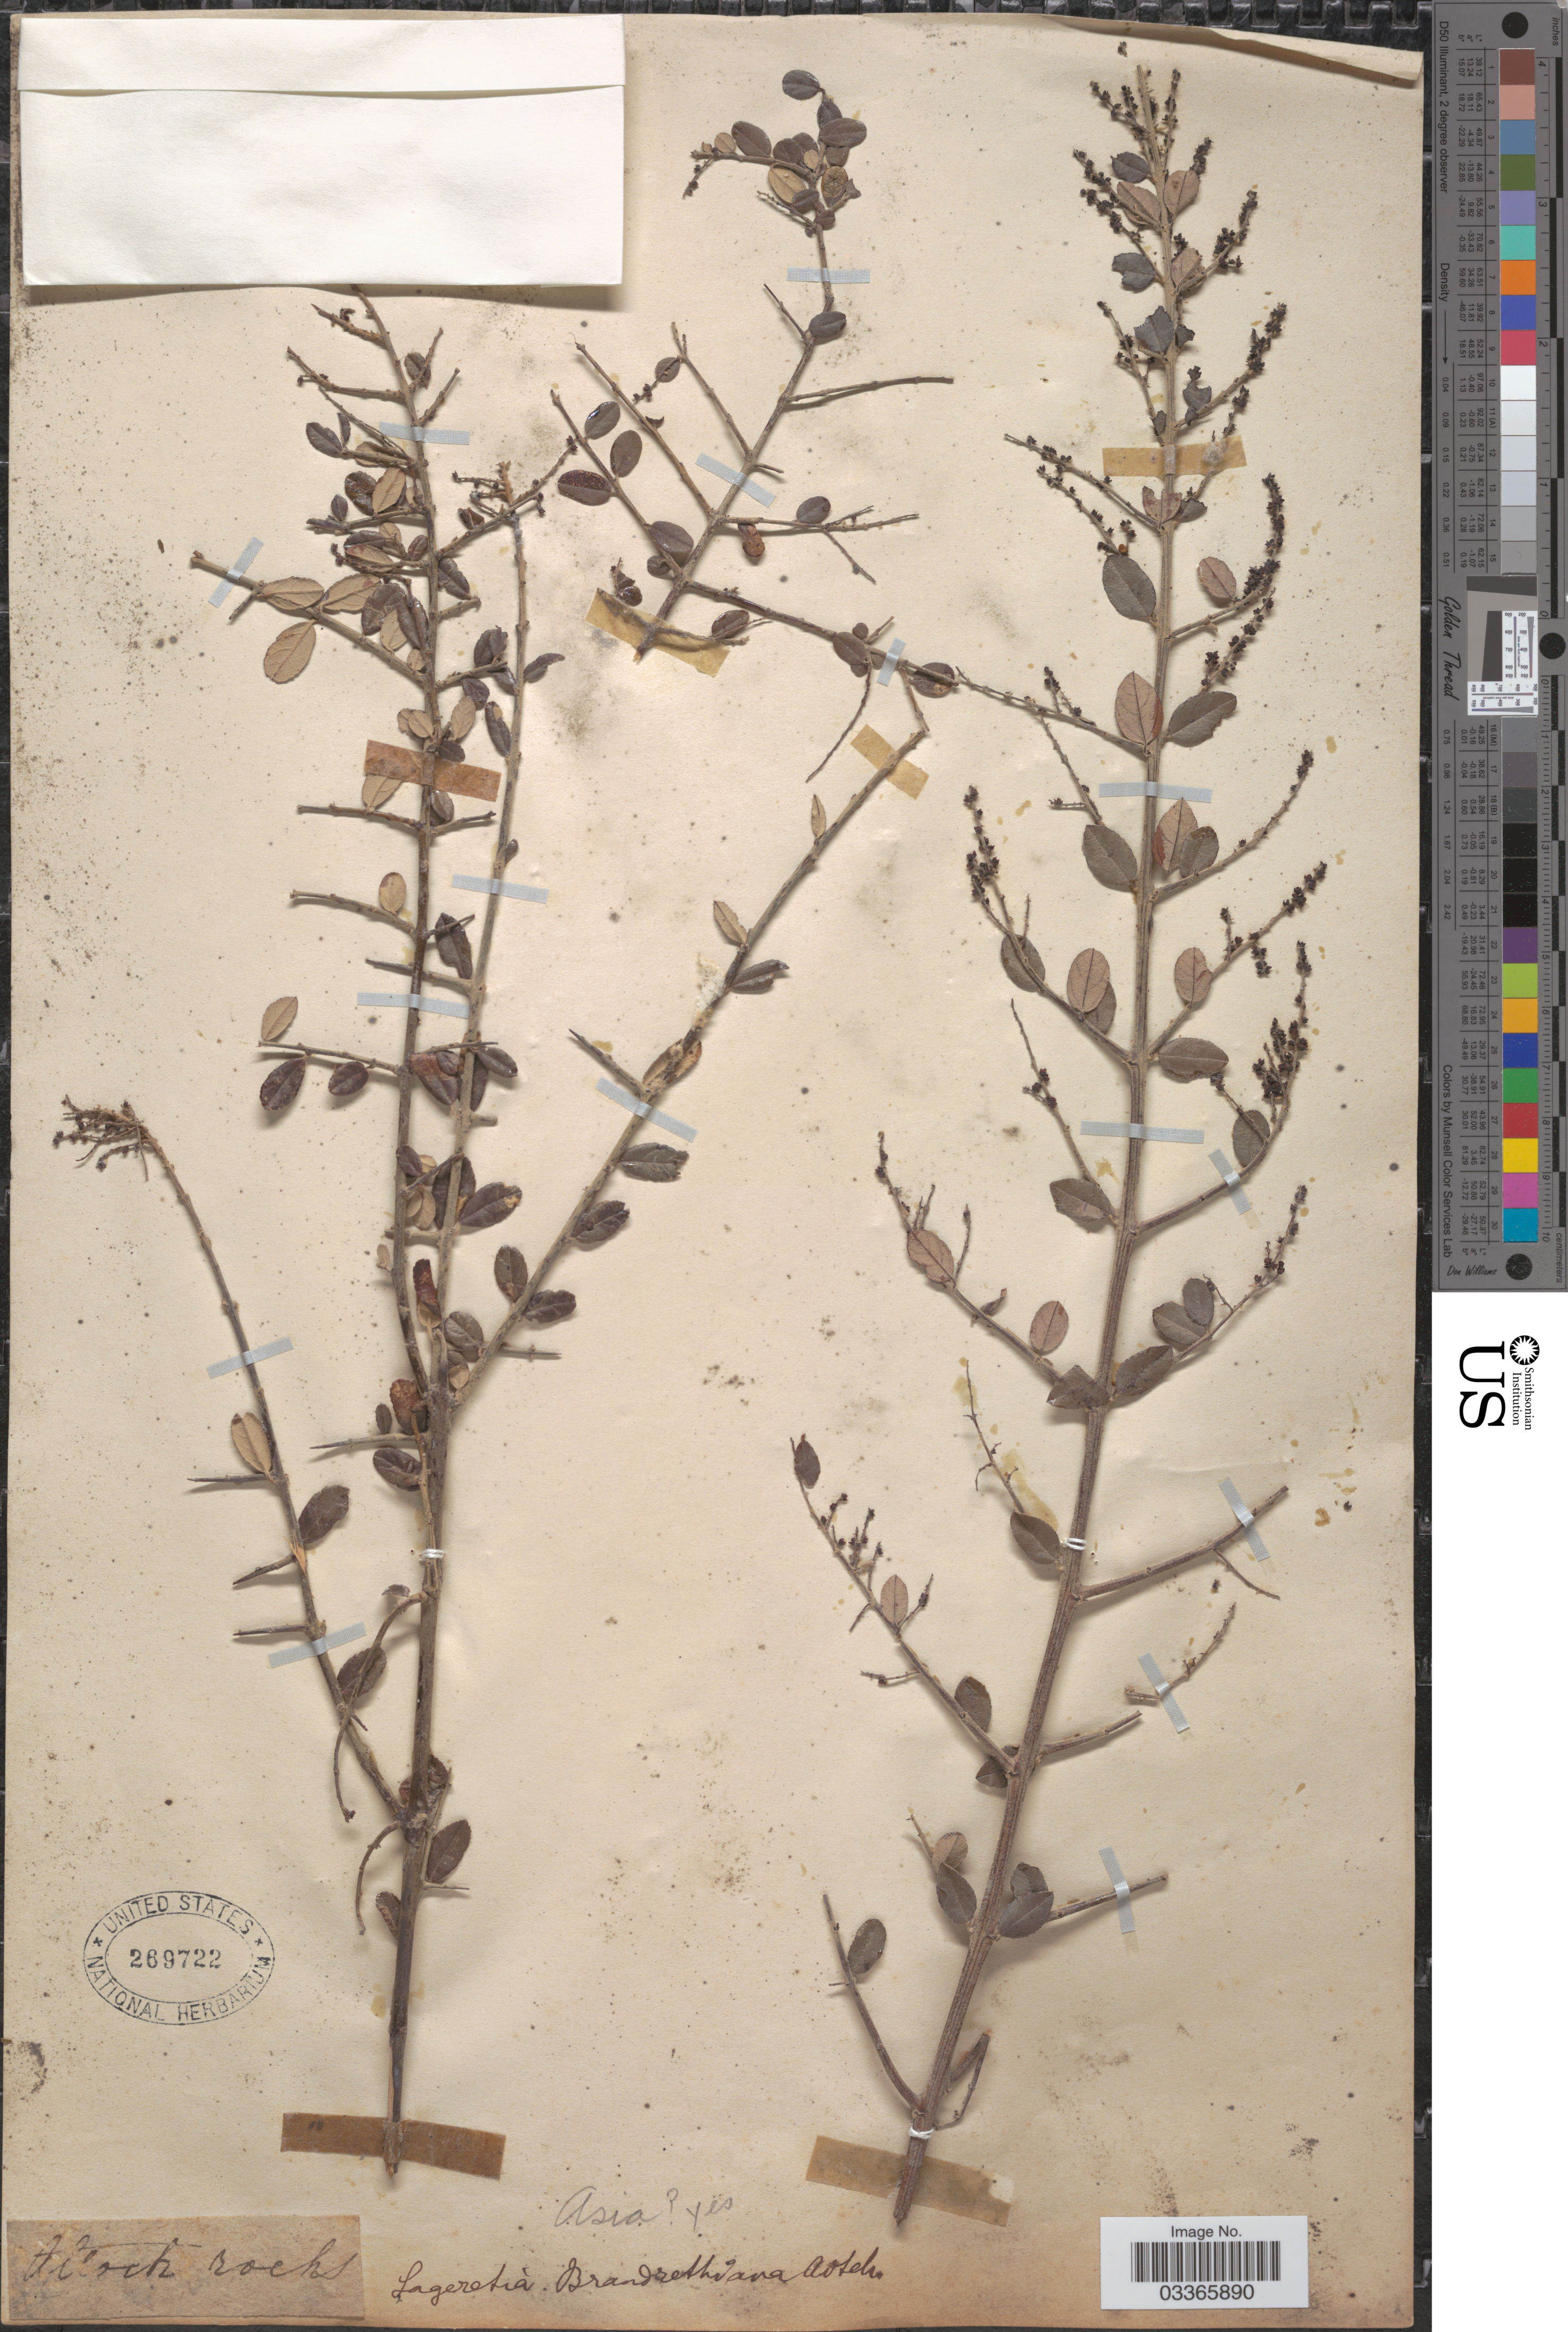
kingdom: Plantae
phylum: Tracheophyta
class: Magnoliopsida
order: Rosales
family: Rhamnaceae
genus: Sageretia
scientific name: Sageretia brandrethiana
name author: Aitch.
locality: Asia [unsure placement]. Alloch rocks.[unsure placement]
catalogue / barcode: US 269722